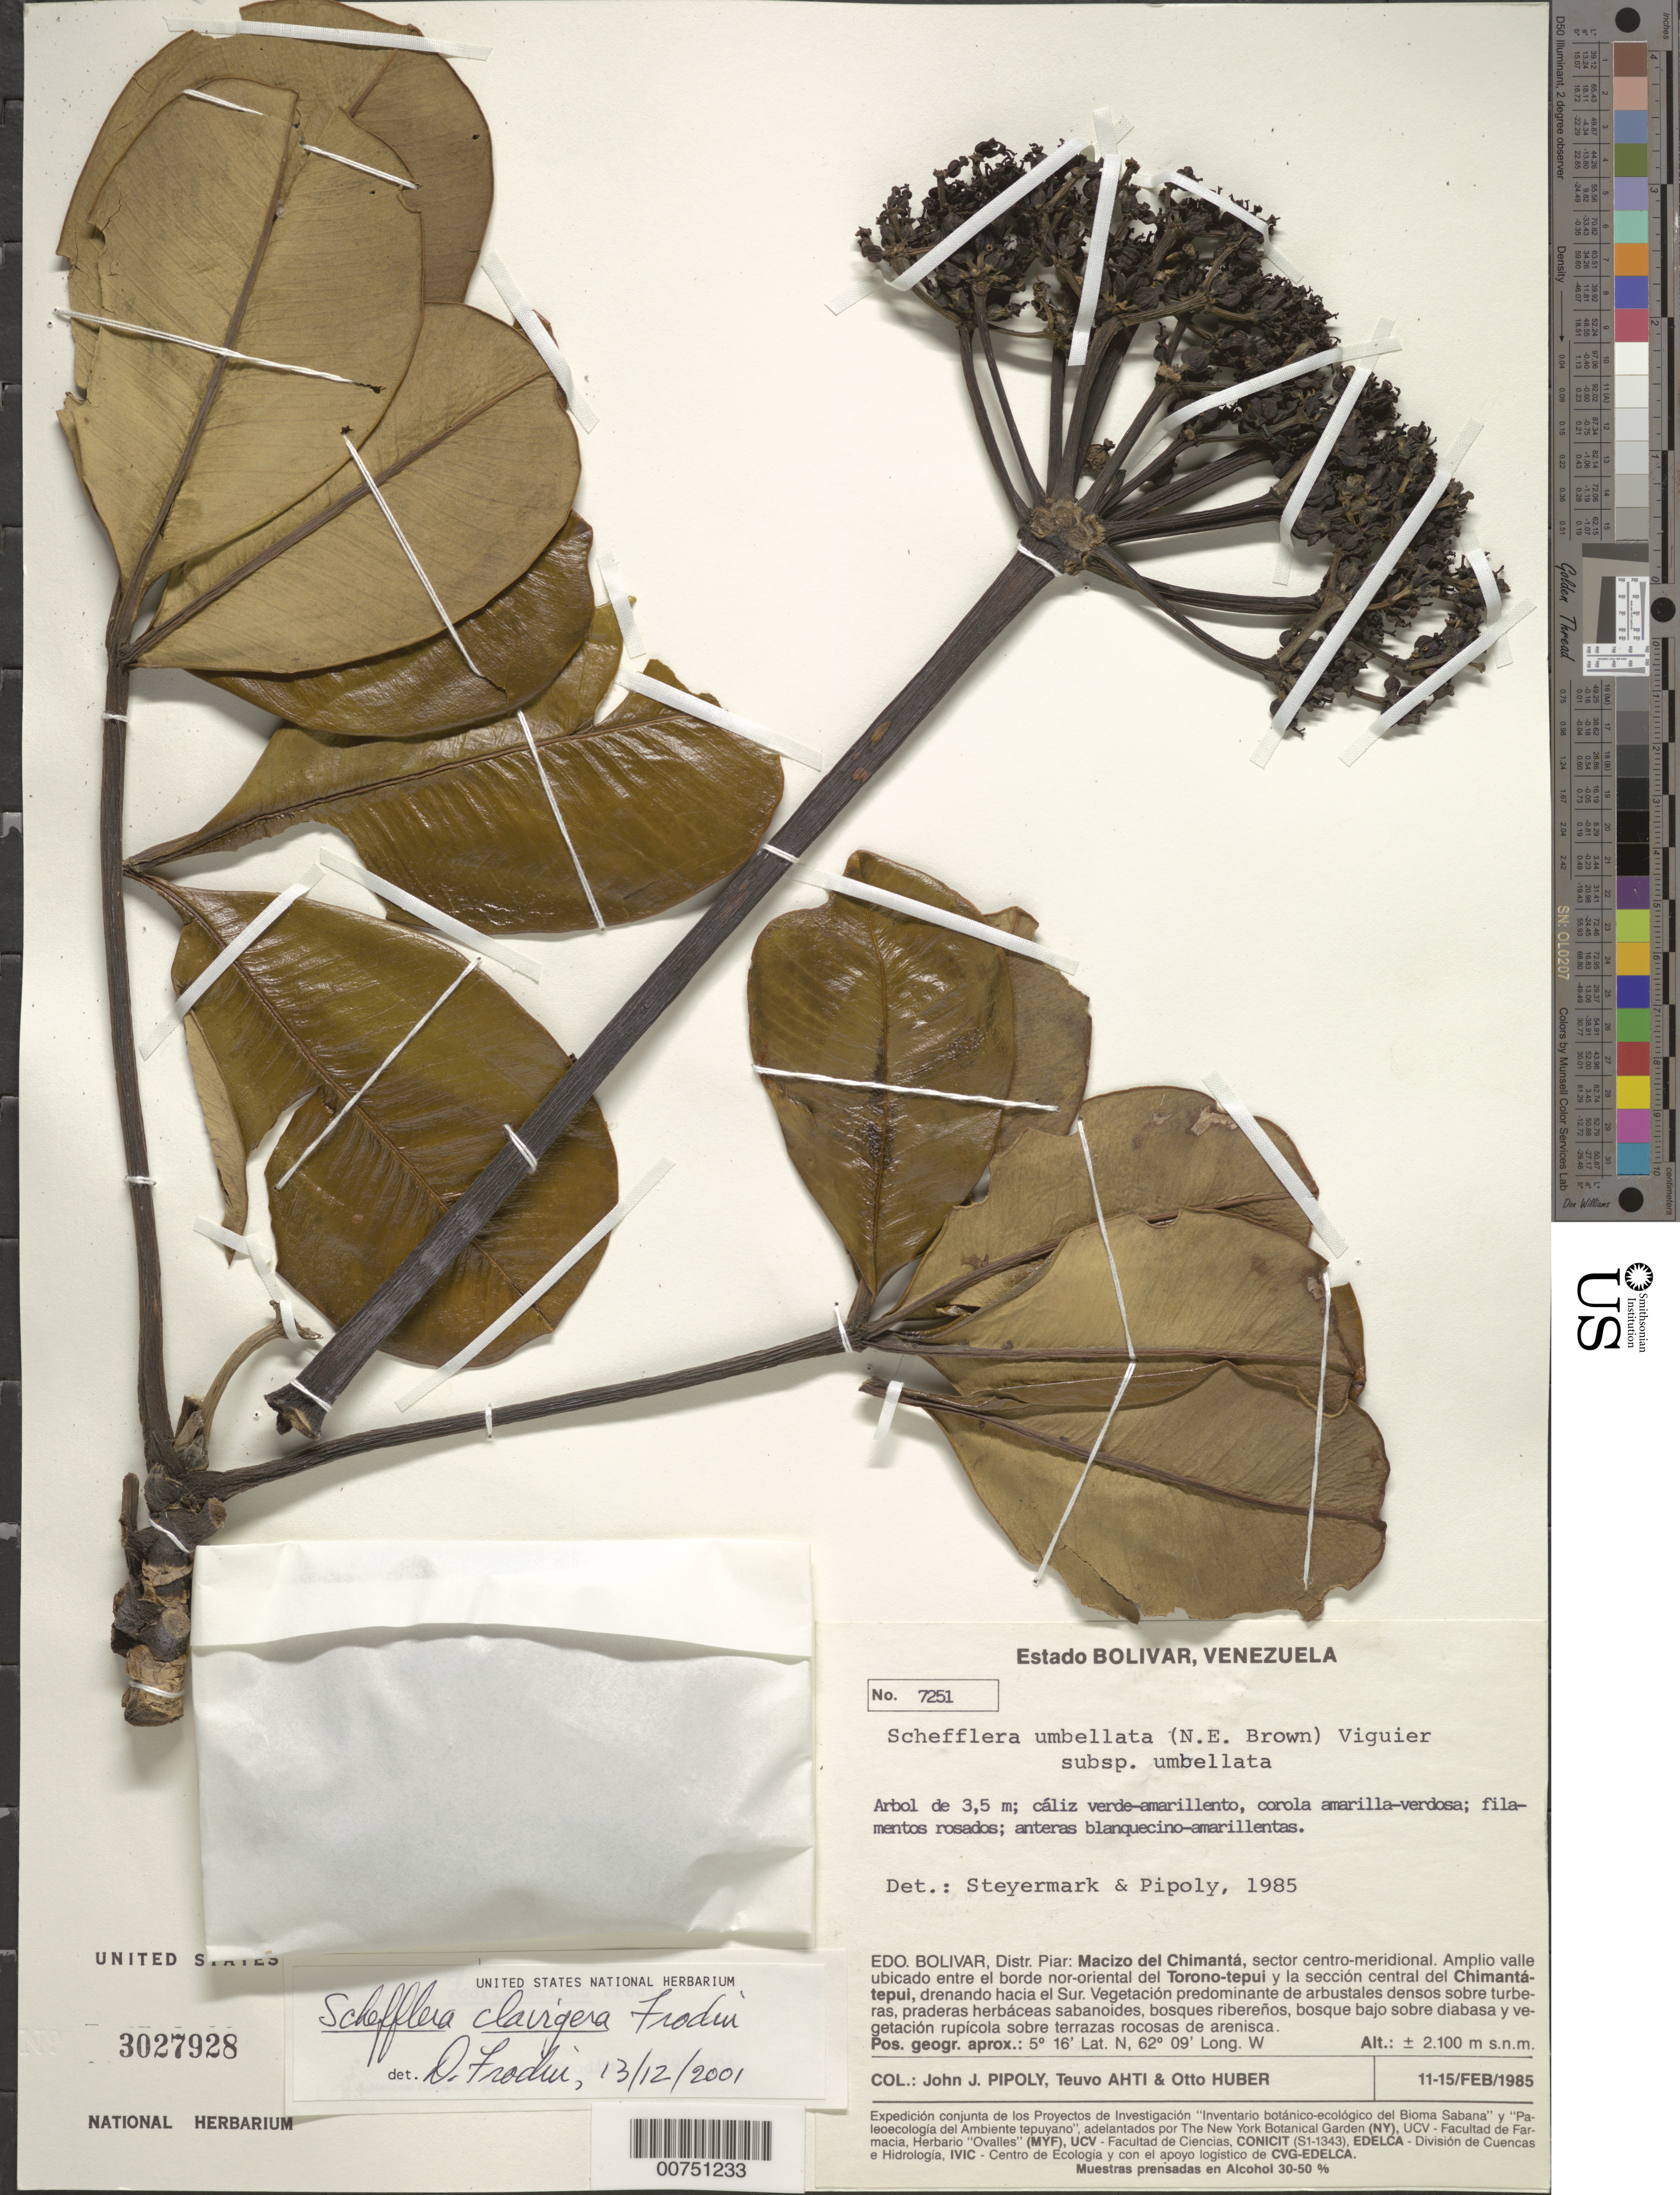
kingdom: Plantae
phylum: Tracheophyta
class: Magnoliopsida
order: Apiales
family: Araliaceae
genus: Schefflera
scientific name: Schefflera clavigera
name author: Frodin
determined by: Frodin, D. G.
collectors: J. J. Pipoly, T. T. Ahti & O. Huber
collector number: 7251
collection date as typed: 11-Feb-85 to 15-Feb-85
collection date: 1985-02-11/1985-02-15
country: Venezuela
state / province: Bolívar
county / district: Piar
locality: Macizo del Chimantá, sector nor-oriental, entre el Torono-tepuí y la sección central del Chimantá-tepuí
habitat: Vegetación predominante de arbustales denso sobre turberas, praderas herbáceas sabanoides, bosques ribereños, bosque bajo sobre diabasa y vegetat…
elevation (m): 2100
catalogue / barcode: US 3027928